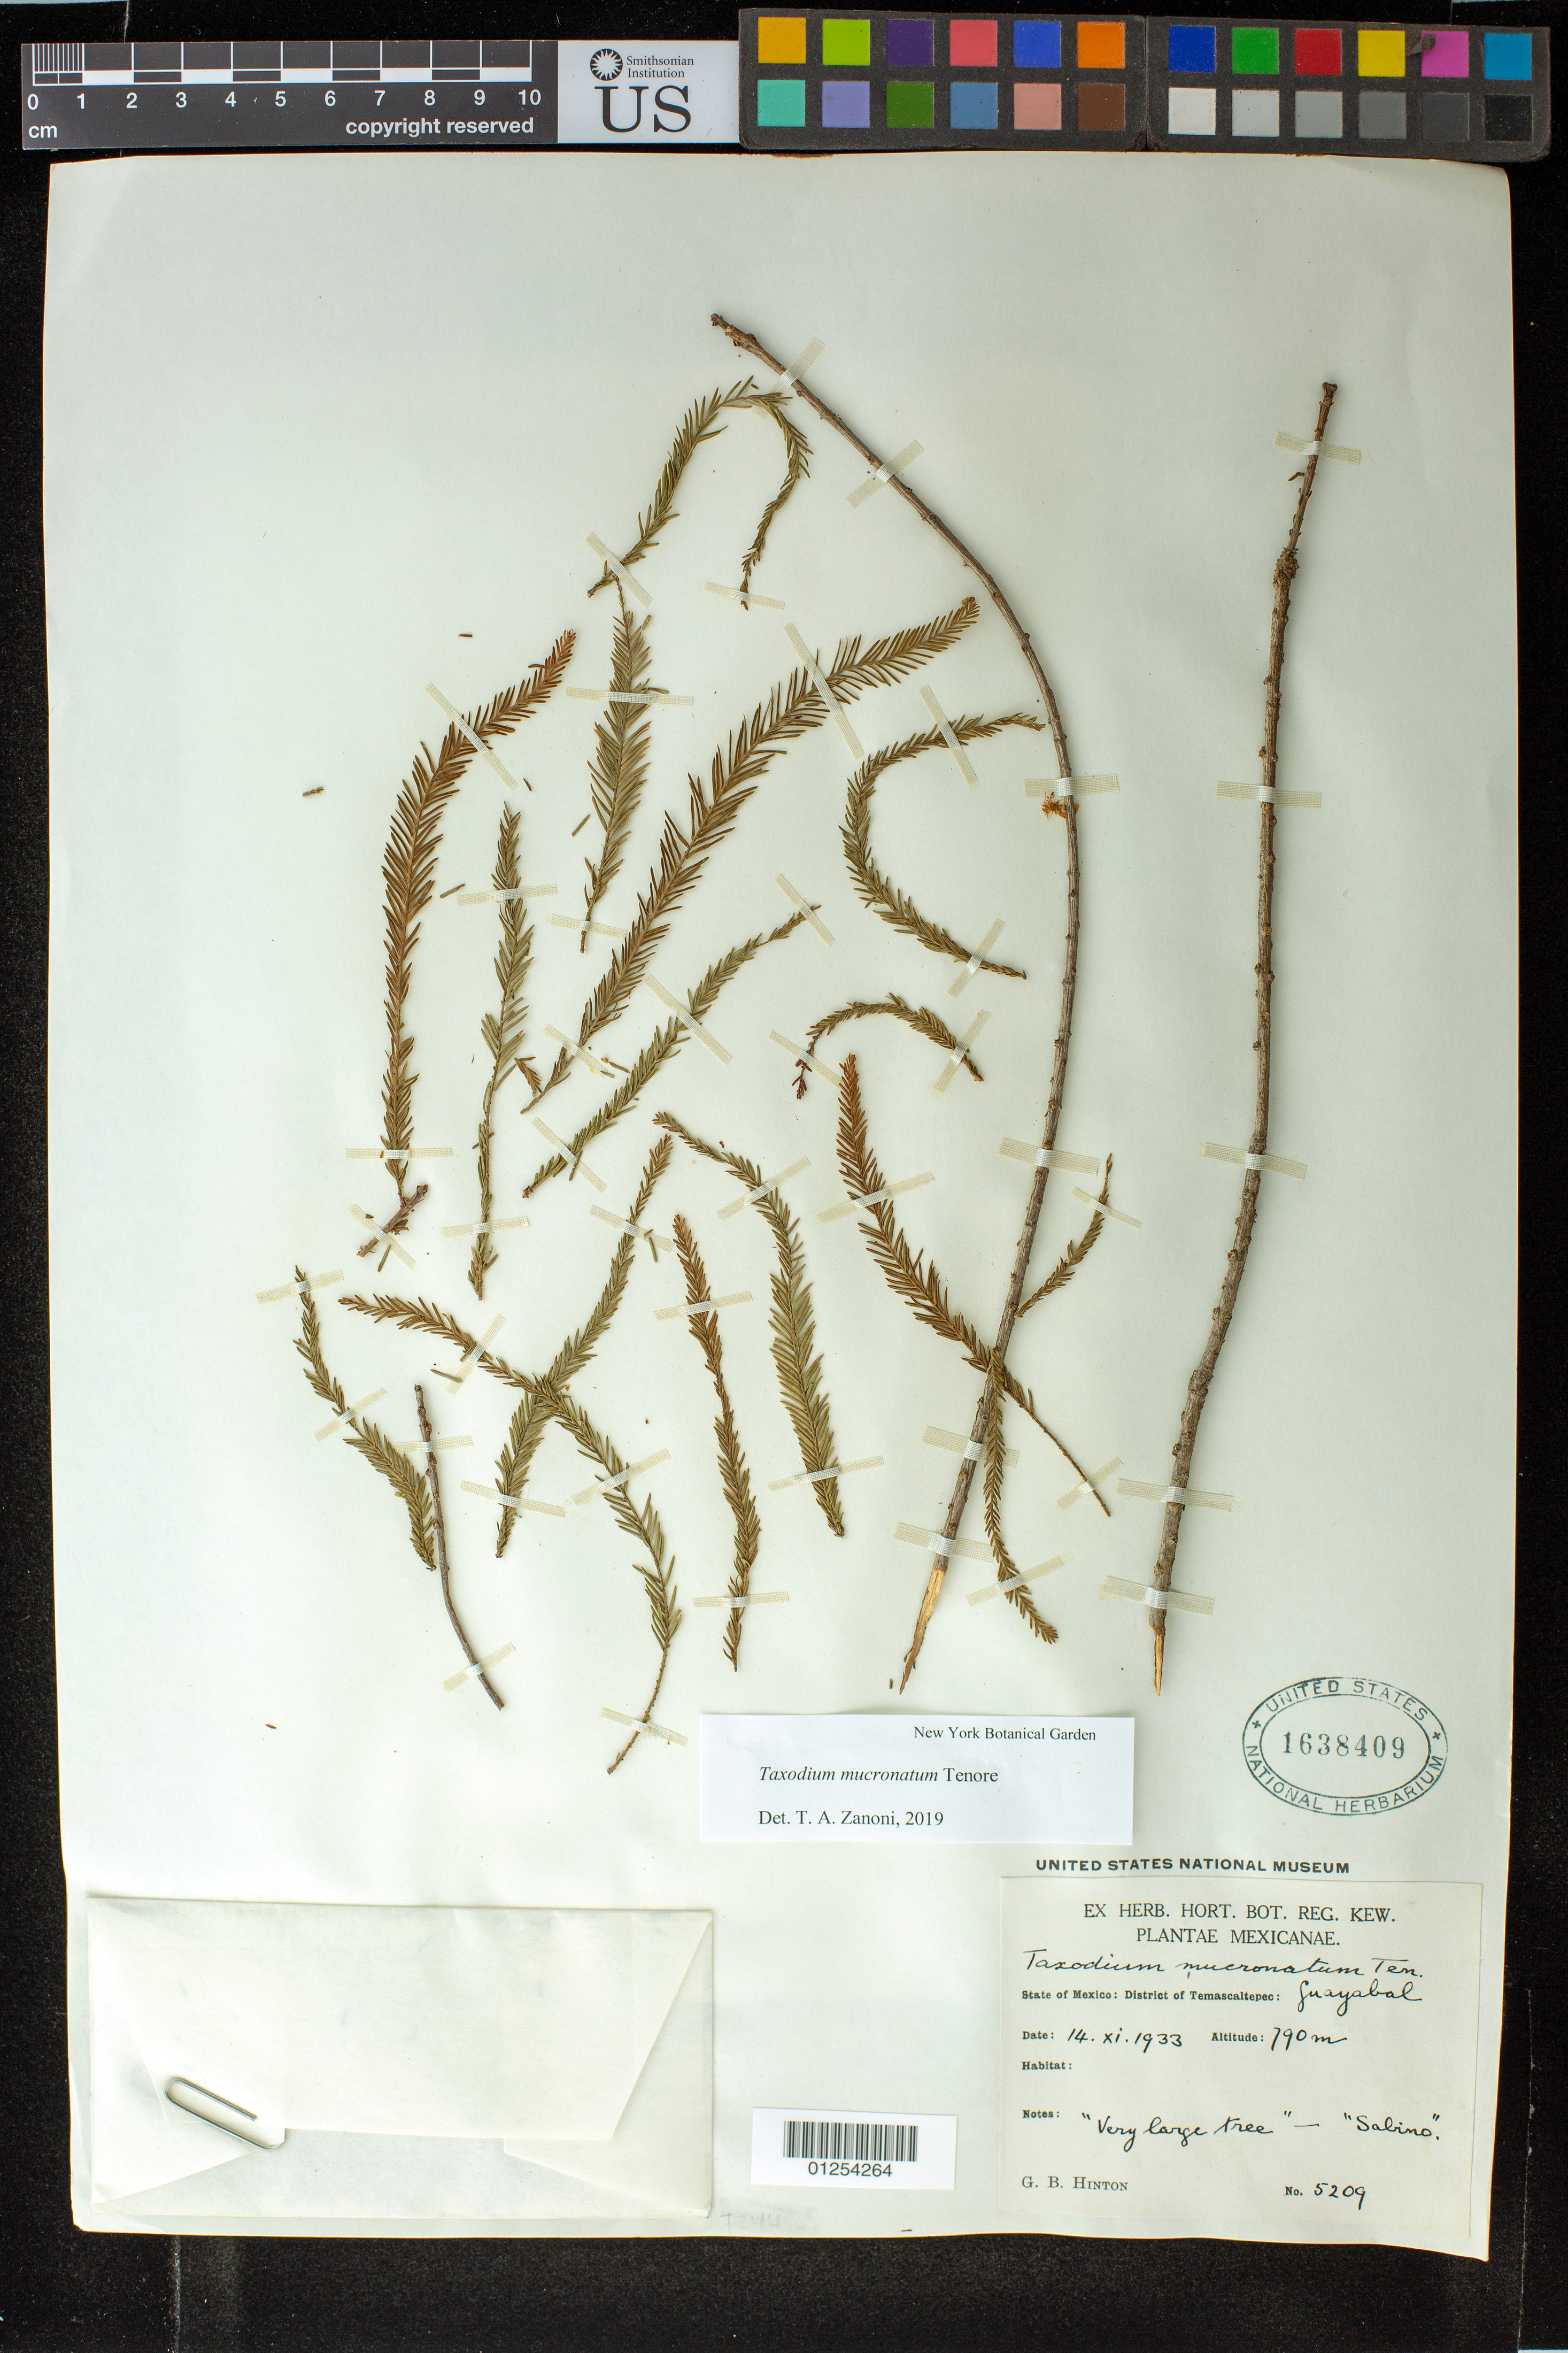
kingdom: Plantae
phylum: Tracheophyta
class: Pinopsida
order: Pinales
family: Cupressaceae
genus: Taxodium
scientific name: Taxodium mucronatum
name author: Ten.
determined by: Zanoni, T. A., (NY), New York Botanical Garden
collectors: G. B. Hinton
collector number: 5209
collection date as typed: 14 Nov 1933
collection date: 1933-11-14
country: Mexico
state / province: México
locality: Temascaltepec Dist., Guayabal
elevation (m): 790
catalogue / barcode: US 1638409